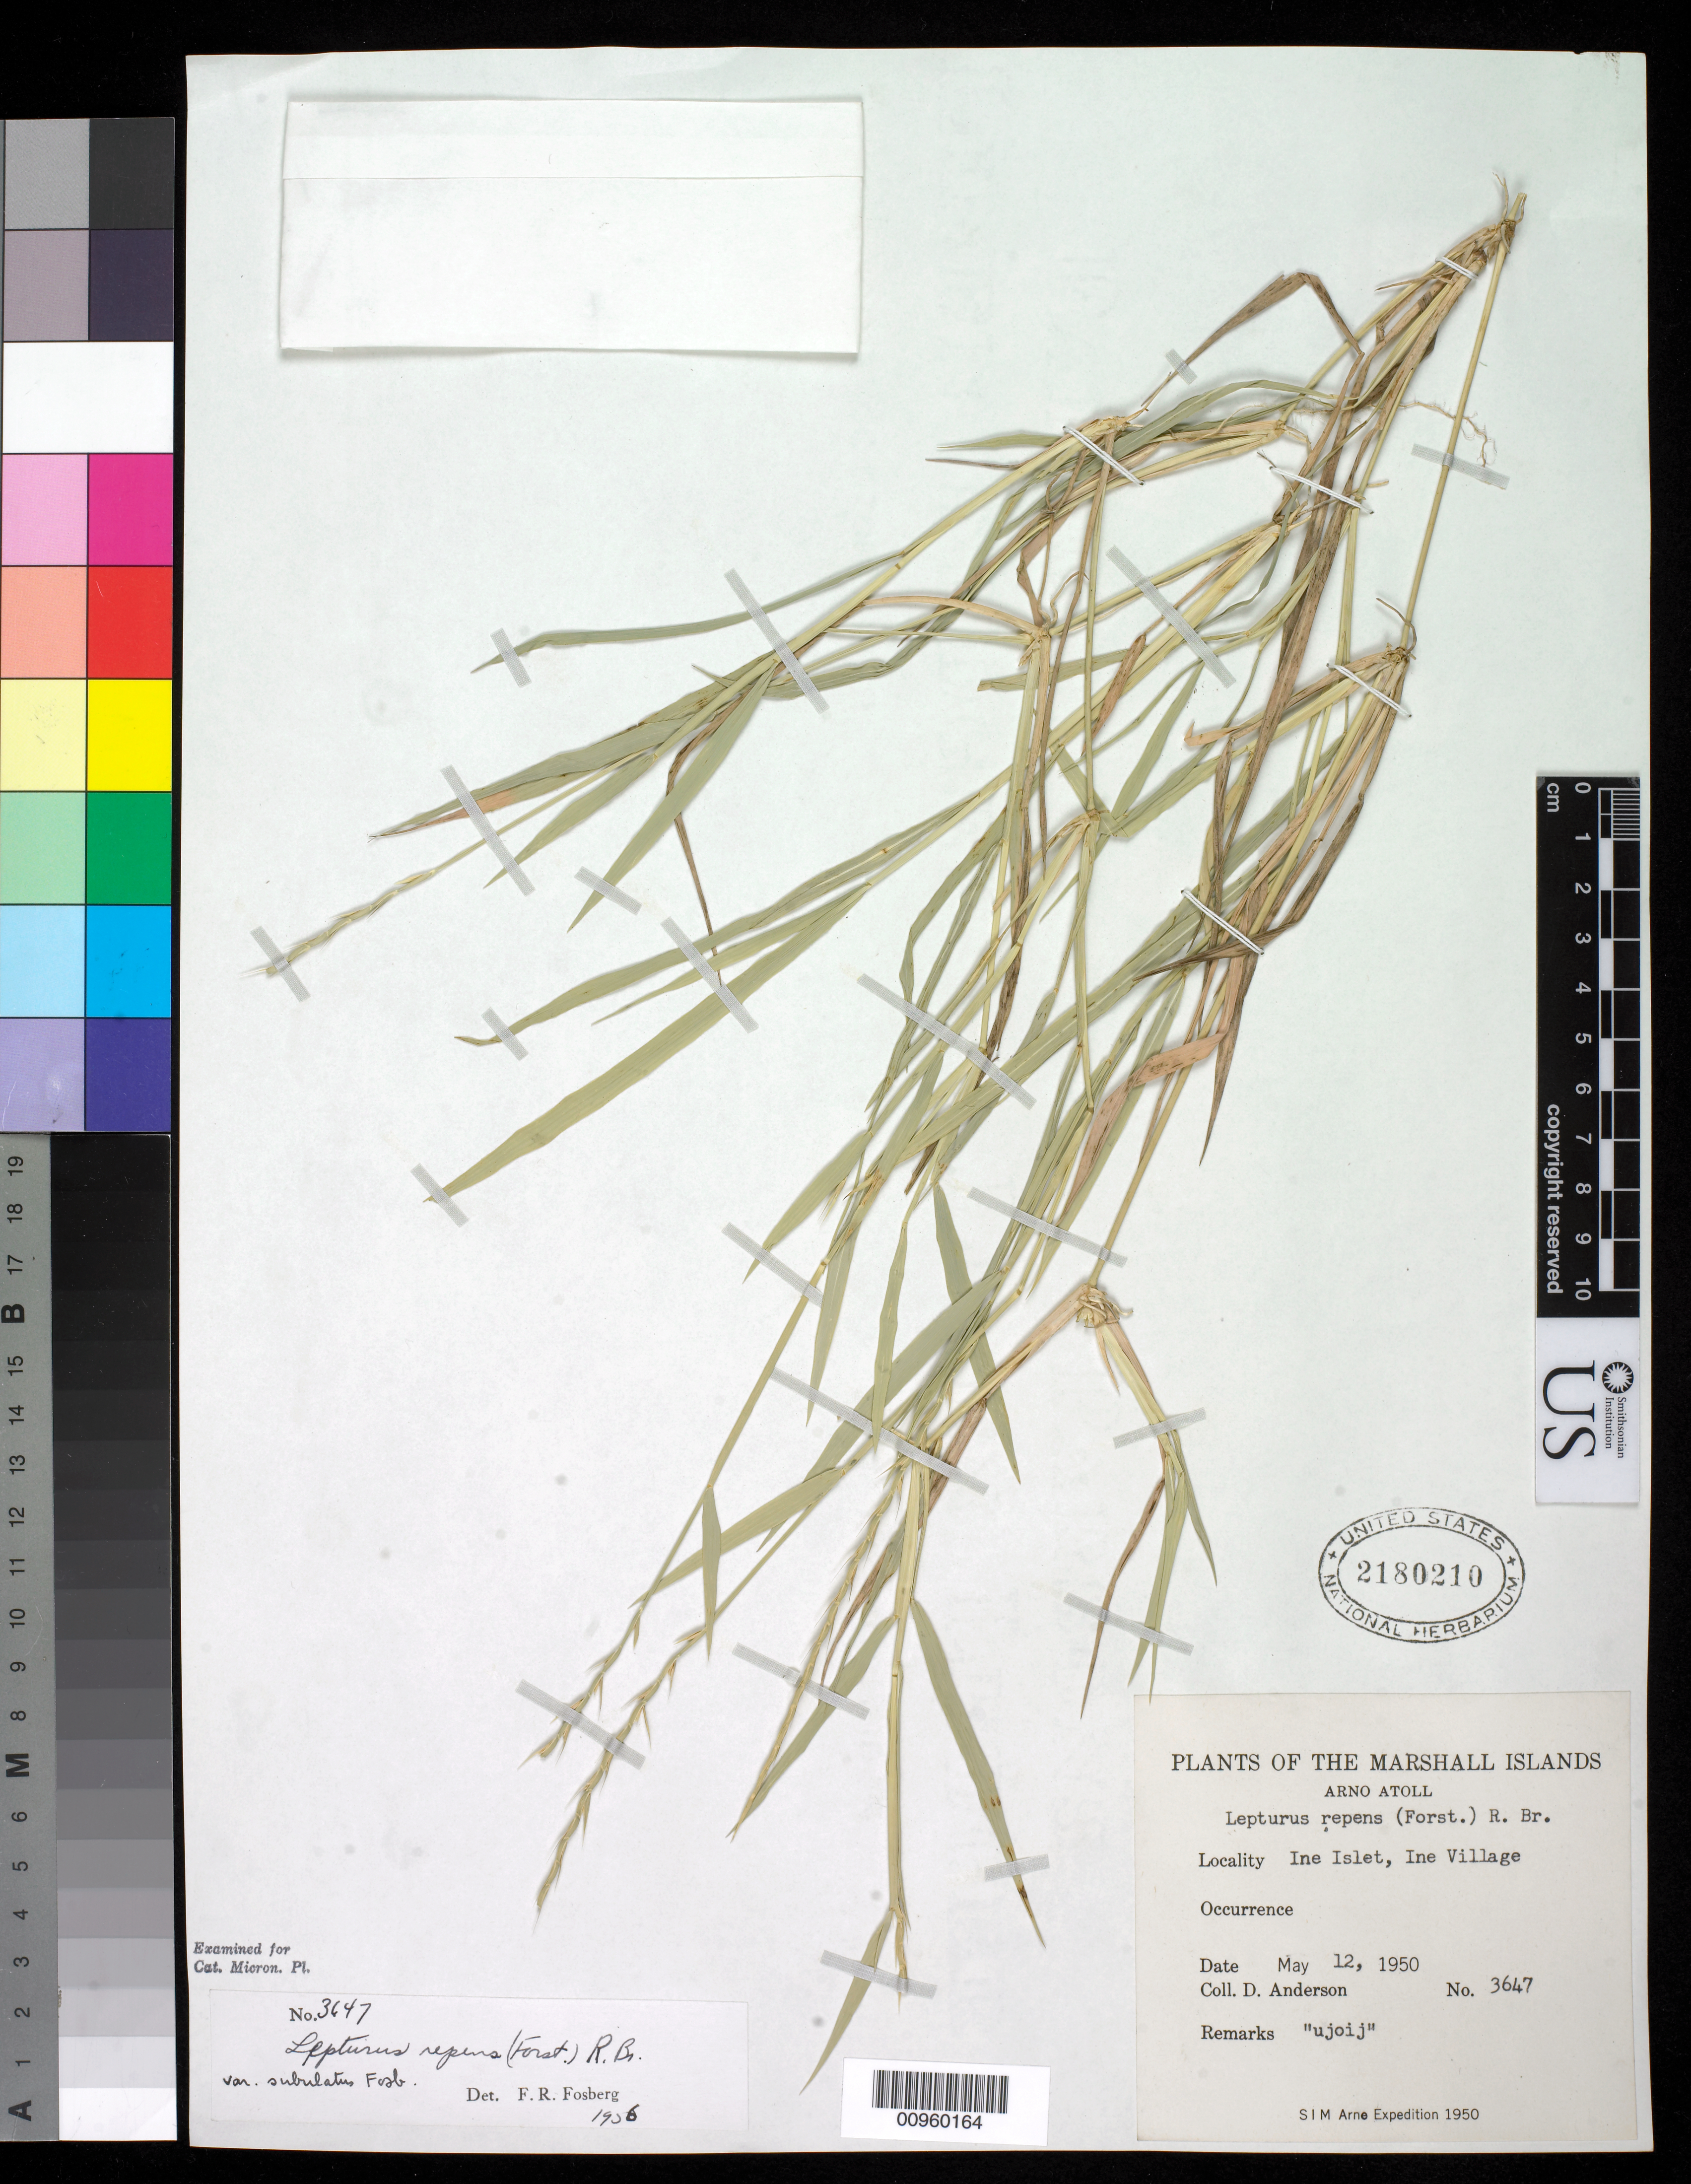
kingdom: Plantae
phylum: Tracheophyta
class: Liliopsida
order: Poales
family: Poaceae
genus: Lepturus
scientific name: Lepturus repens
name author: (J.R. Forst.) R. Br.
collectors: D. Anderson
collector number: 3647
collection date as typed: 12 May 1950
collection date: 1950-05-12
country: Marshall Islands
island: Arno Atoll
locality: Ine Islet, Ine village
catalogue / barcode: US 2180210